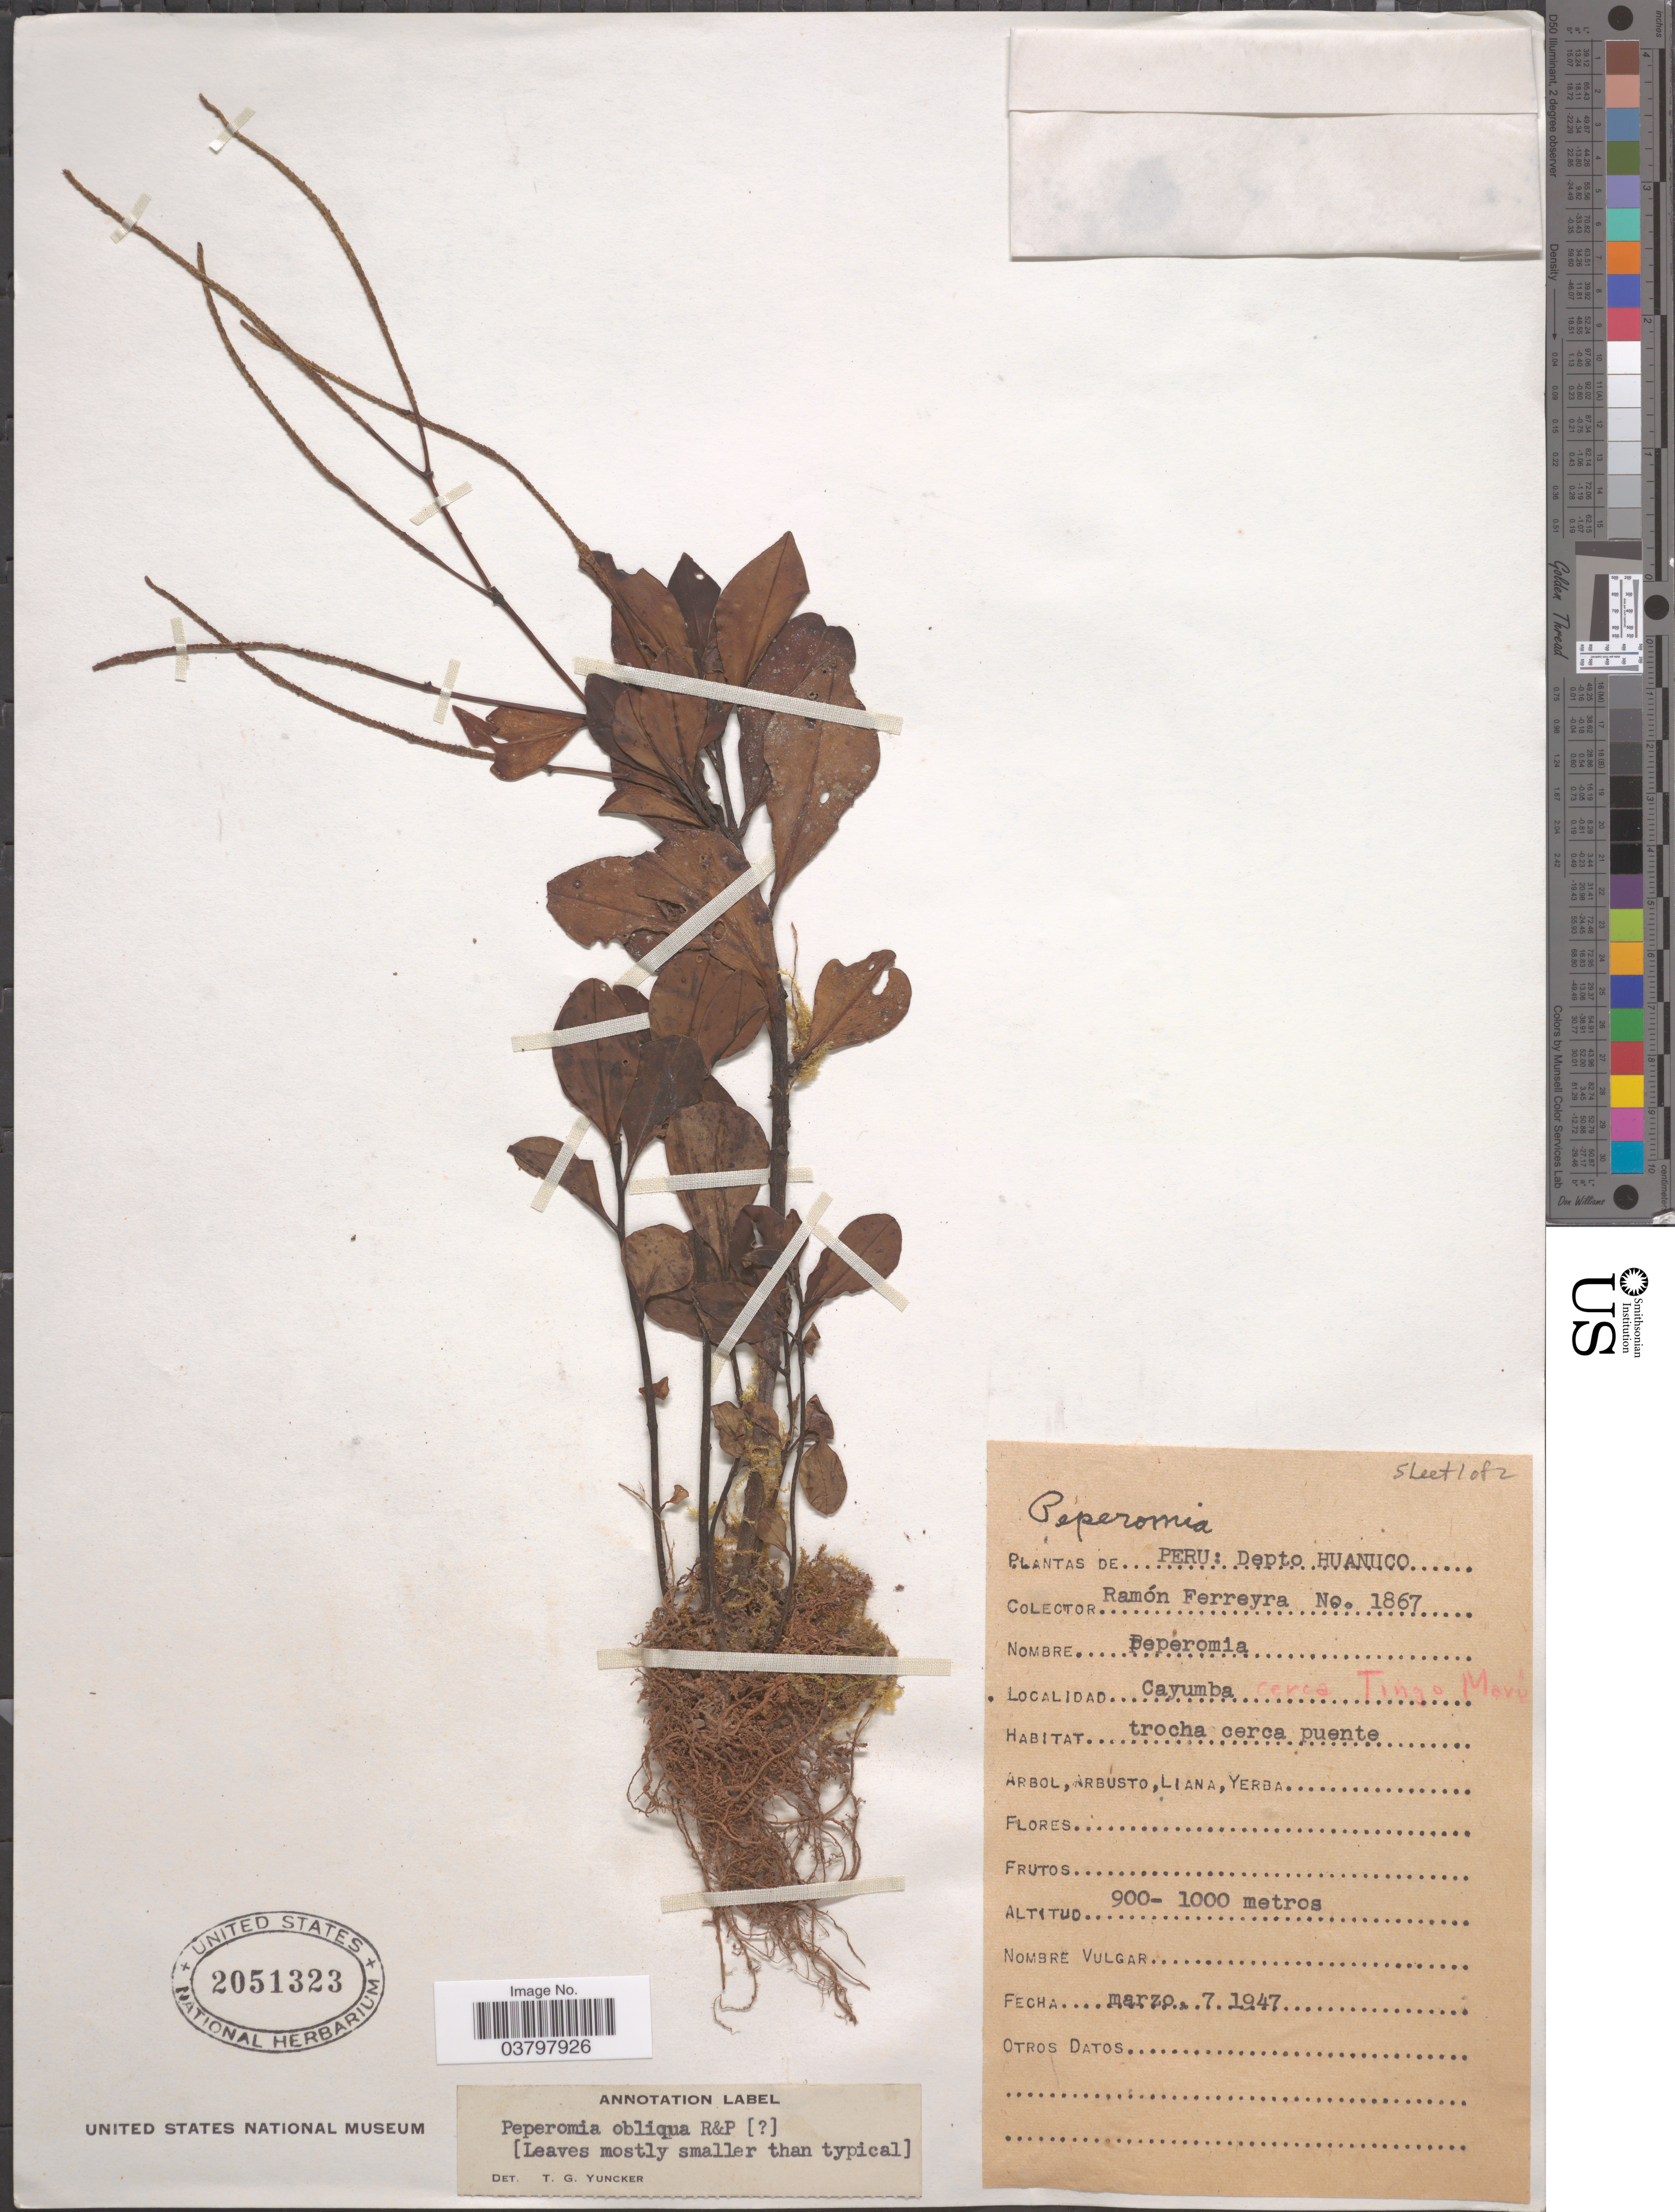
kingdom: Plantae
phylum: Tracheophyta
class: Magnoliopsida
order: Piperales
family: Piperaceae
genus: Peperomia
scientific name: Peperomia obliqua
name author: Ruiz & Pav.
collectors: R. A. Ferreyra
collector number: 1867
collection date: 1947-03-07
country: Peru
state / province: Huánuco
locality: Depto. Huanuco. Cayumba cerca Tingo Maria.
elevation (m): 900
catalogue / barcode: US 2051323